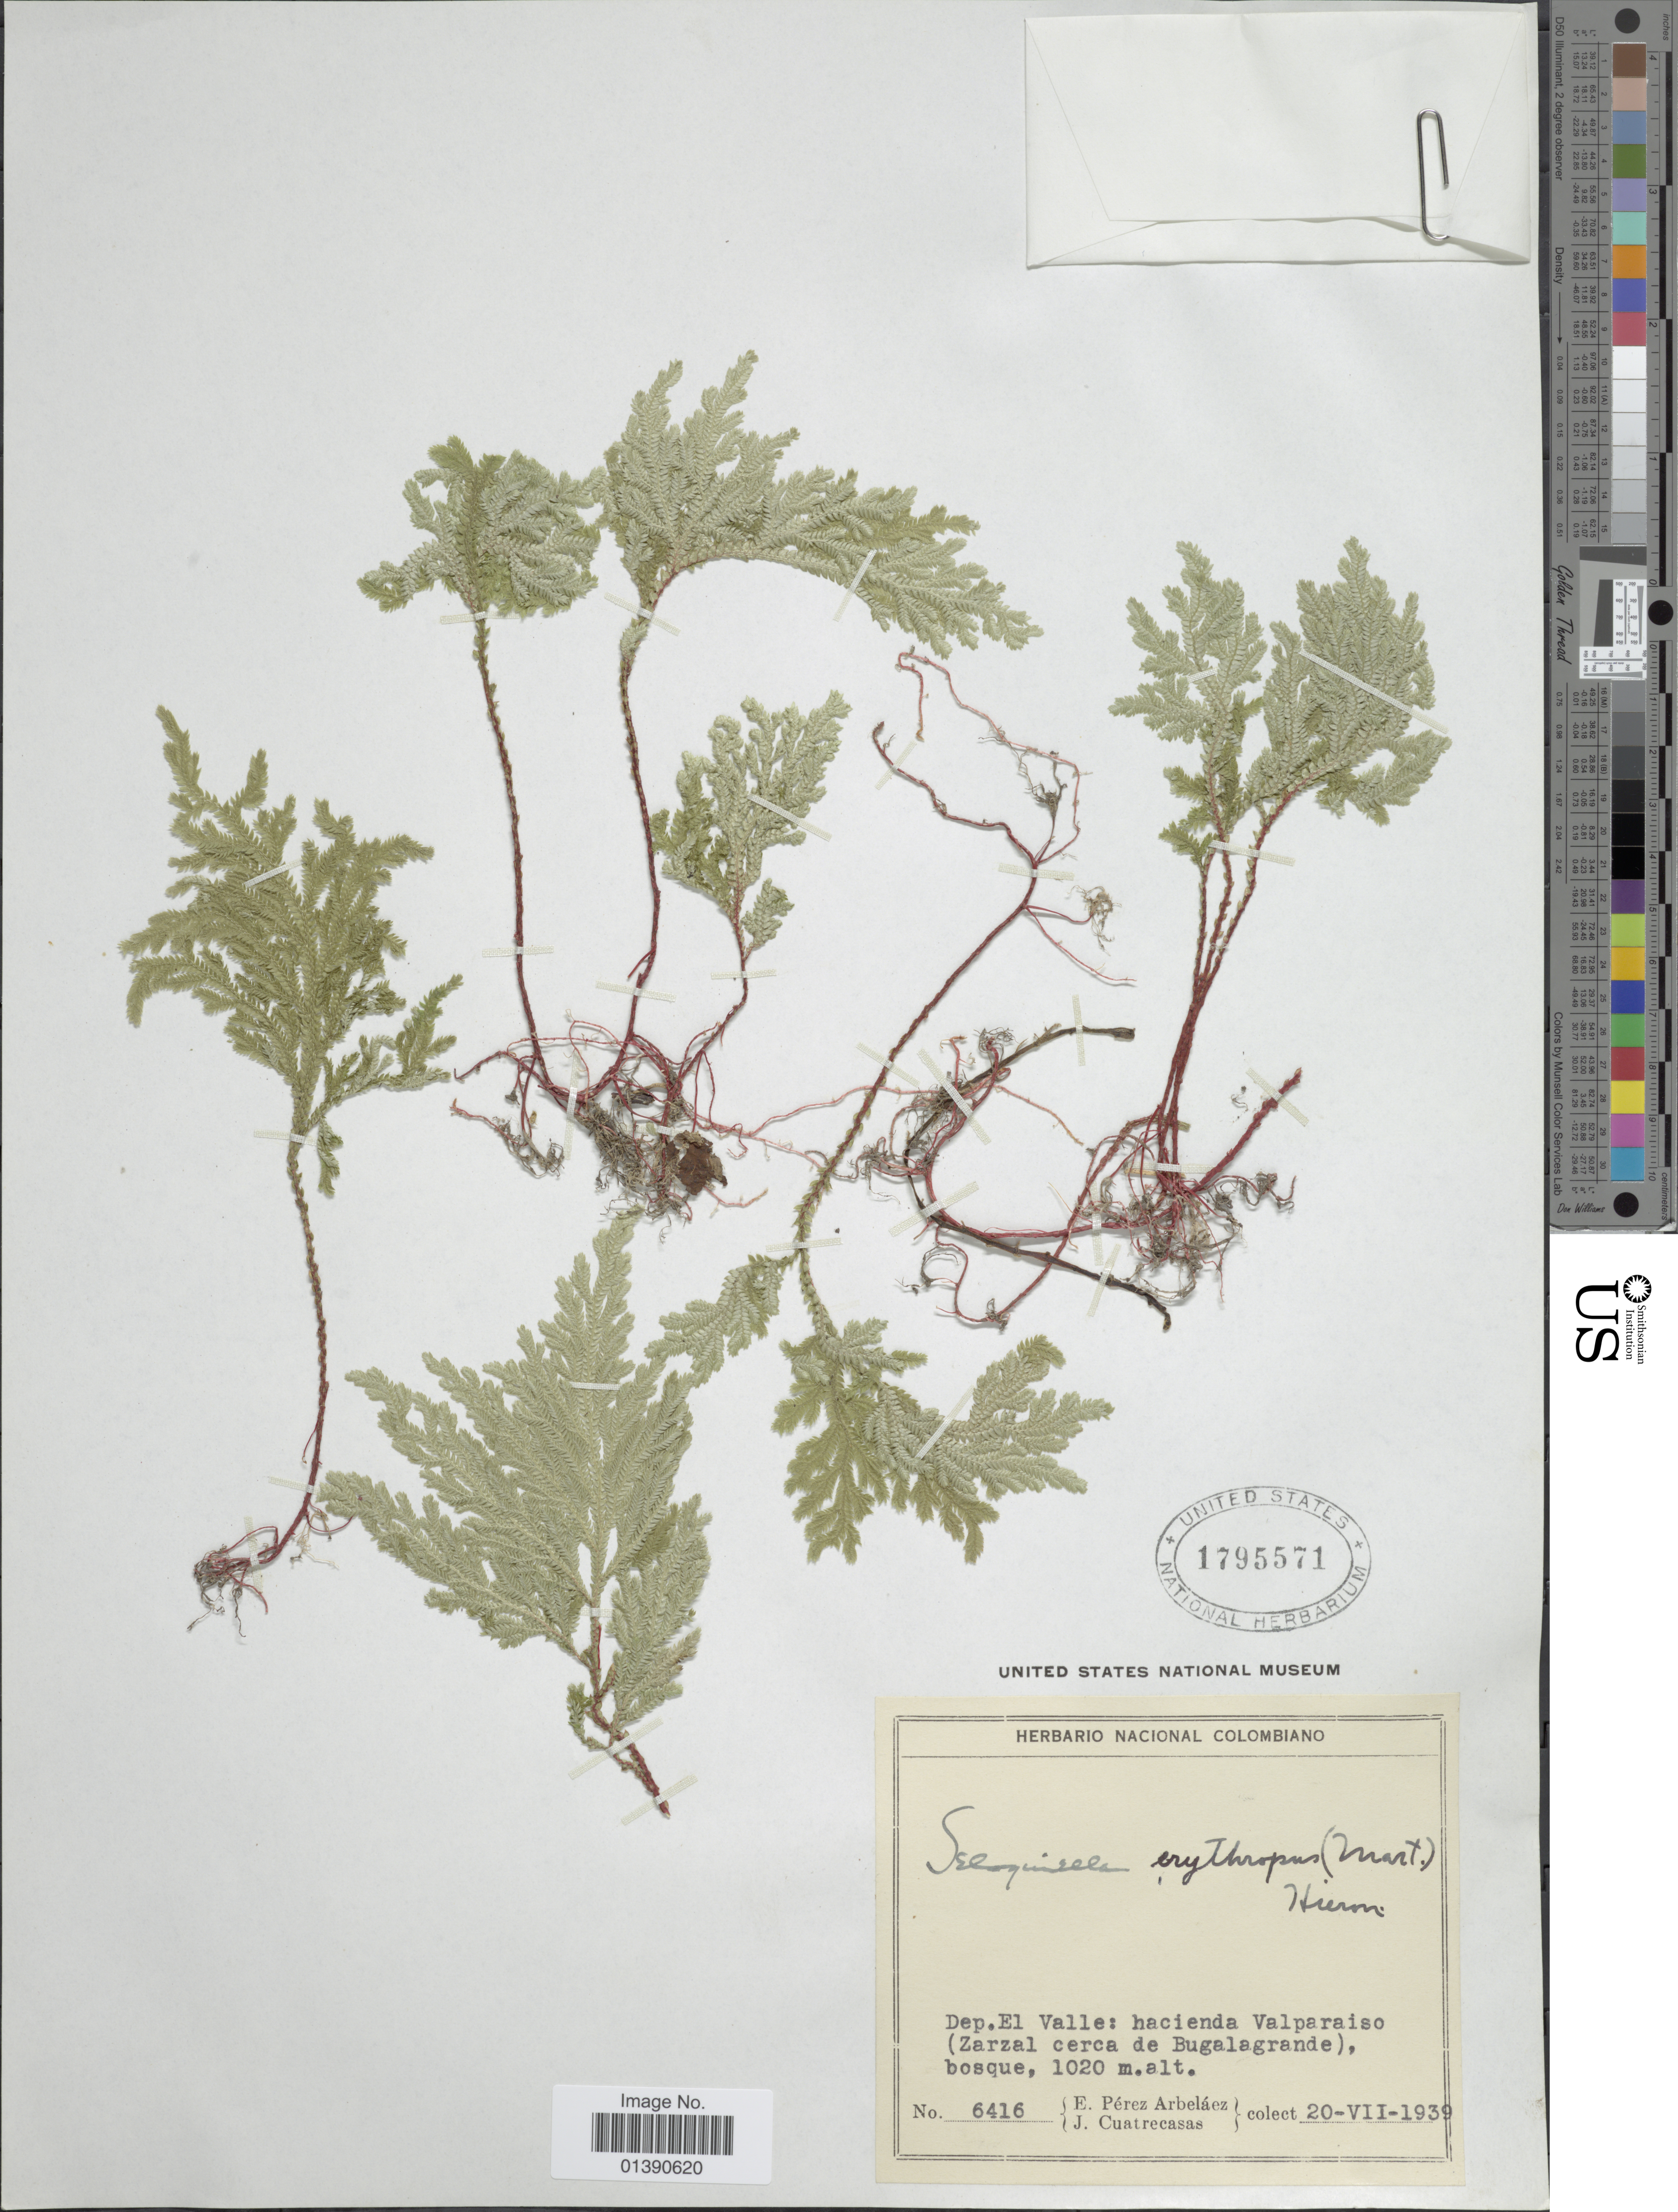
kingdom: Plantae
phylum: Tracheophyta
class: Lycopodiopsida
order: Selaginellales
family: Selaginellaceae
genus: Selaginella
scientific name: Selaginella erythropus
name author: (Mart.) Hieron.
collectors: E. Pérez Arbeláez & J. Cuatrecasas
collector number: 6416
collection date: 1939-07-20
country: Colombia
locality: Dep El Valle: hacienda Valparaiso (Zarzal cerca de Bugalagrande)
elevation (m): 1020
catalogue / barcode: US 1795571